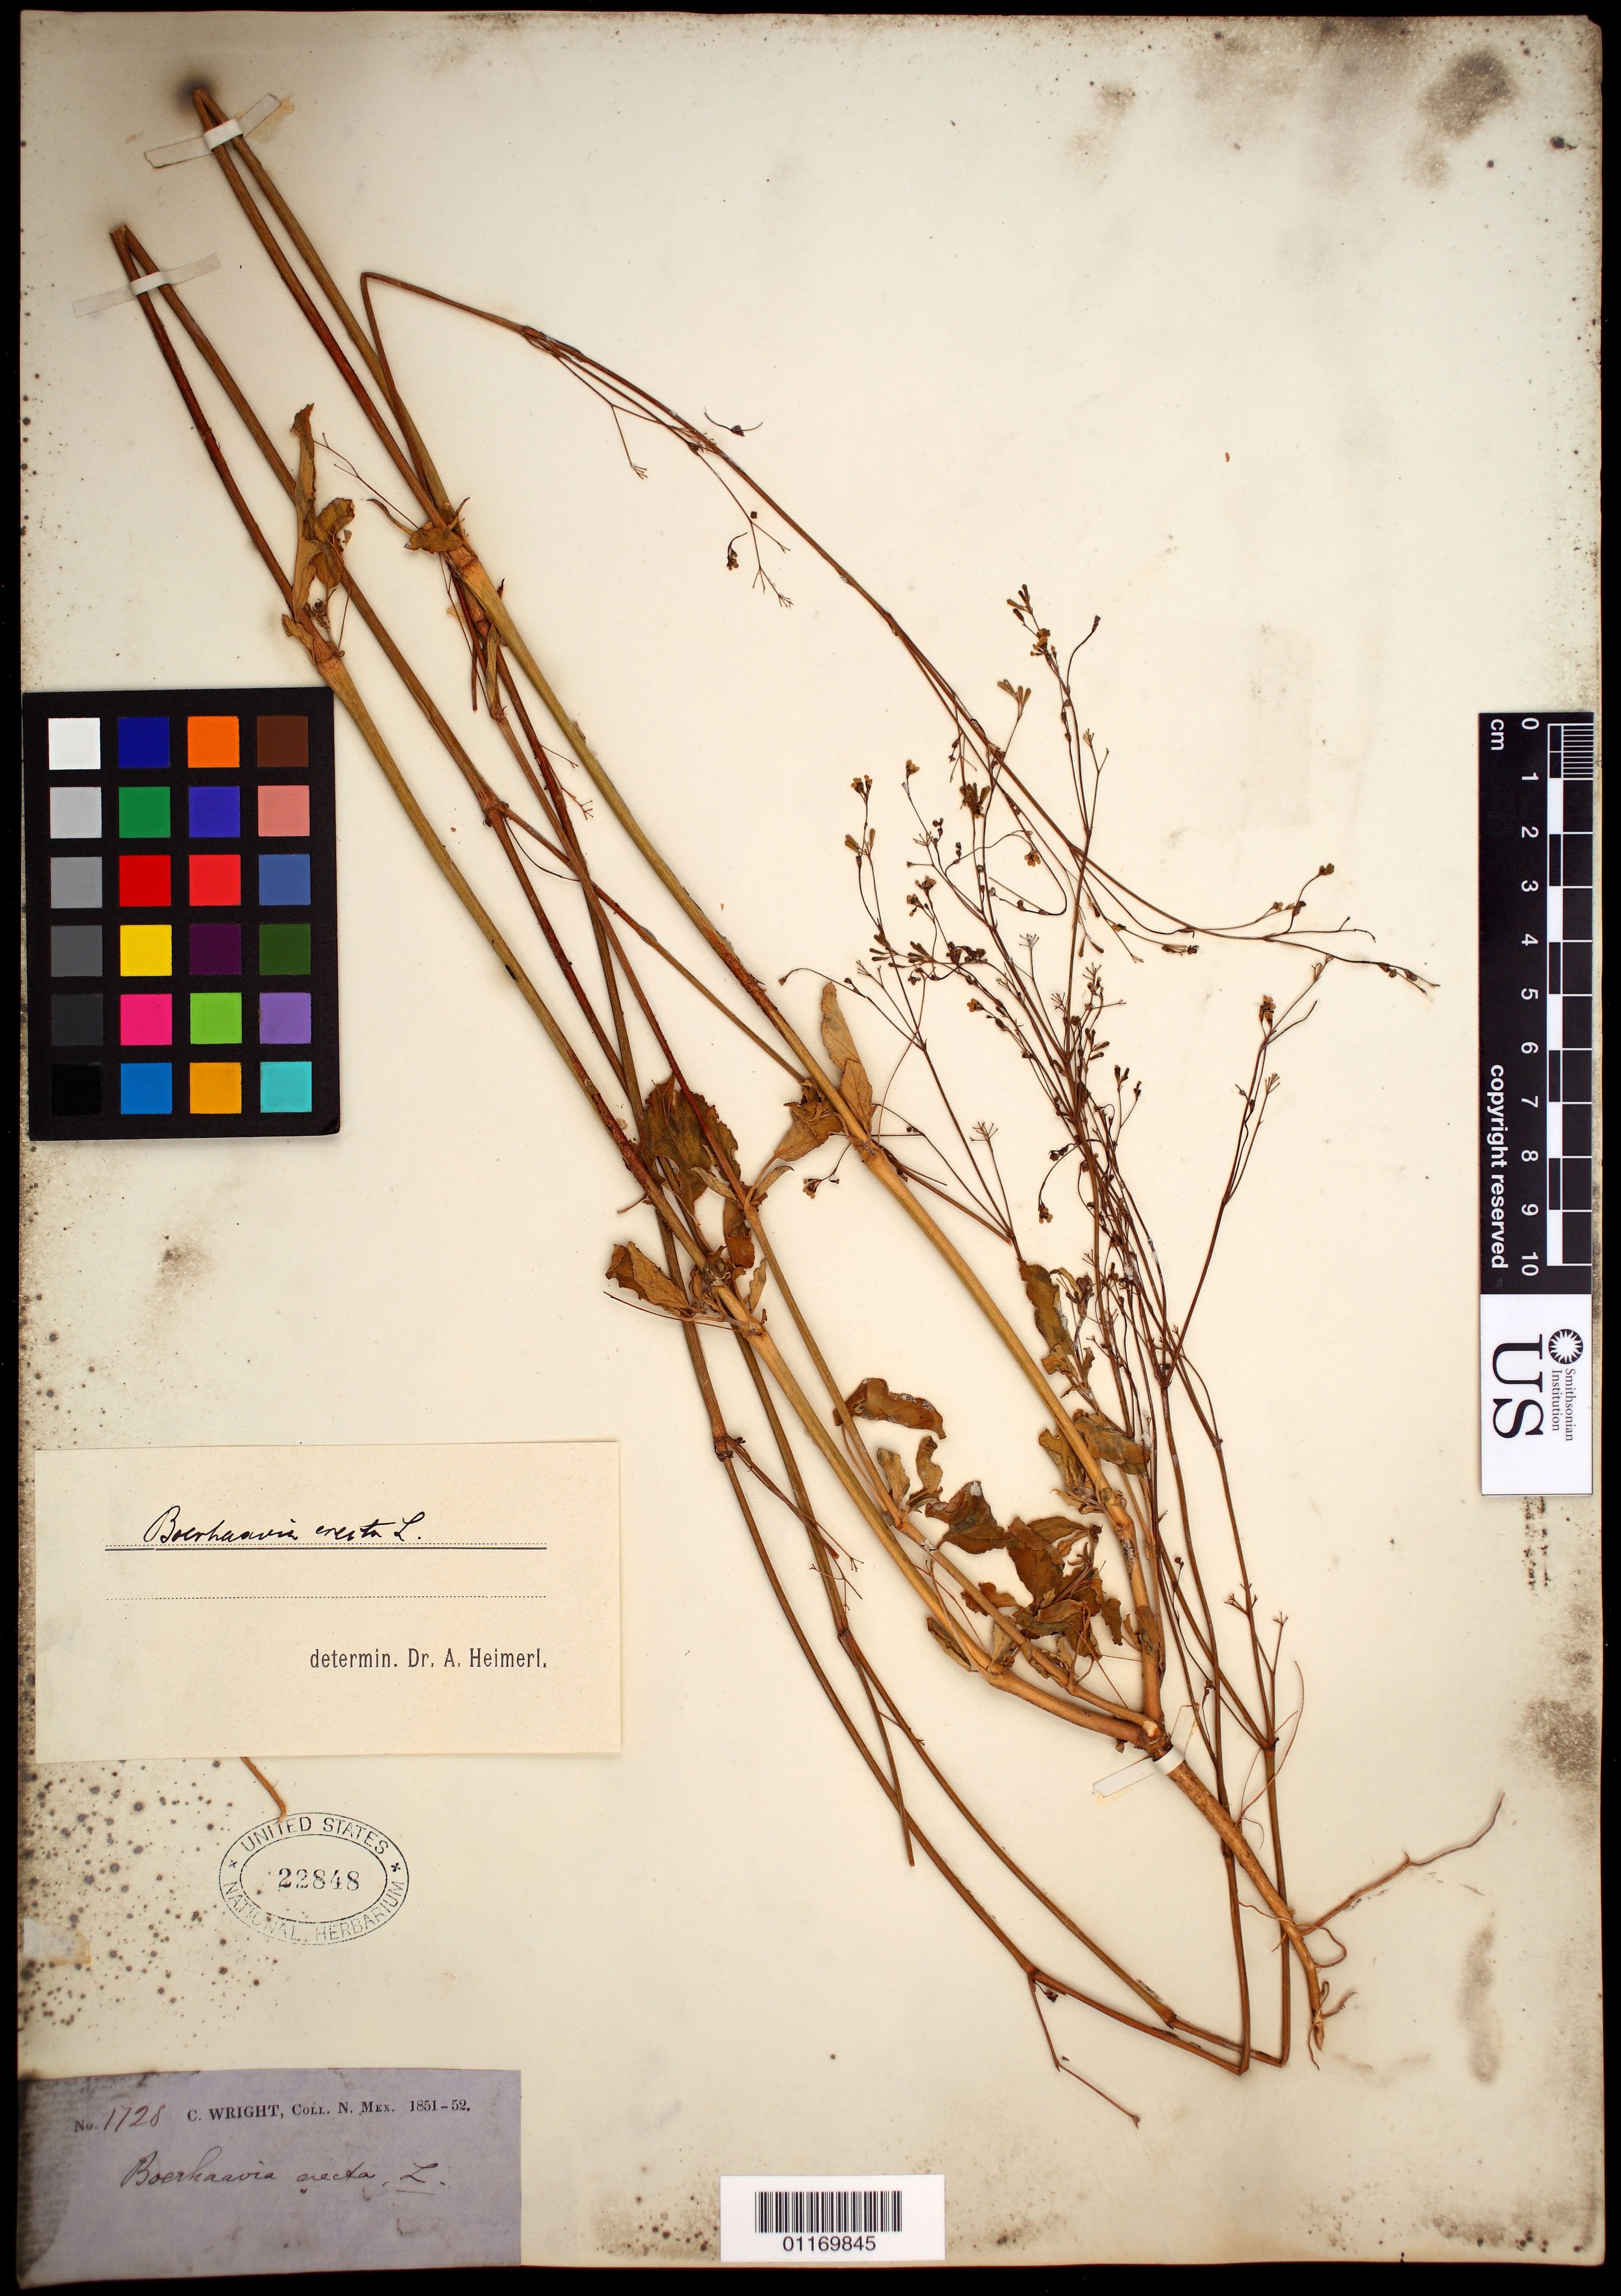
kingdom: Plantae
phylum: Tracheophyta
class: Magnoliopsida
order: Caryophyllales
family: Nyctaginaceae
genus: Boerhavia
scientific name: Boerhavia erecta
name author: L.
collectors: C. Wright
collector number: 1728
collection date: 1851/1852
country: United States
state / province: New Mexico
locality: "N. Mex." [=northern Mexico or New Mexico? either way possibly referring to present-day Arizona or Texas]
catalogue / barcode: US 22848